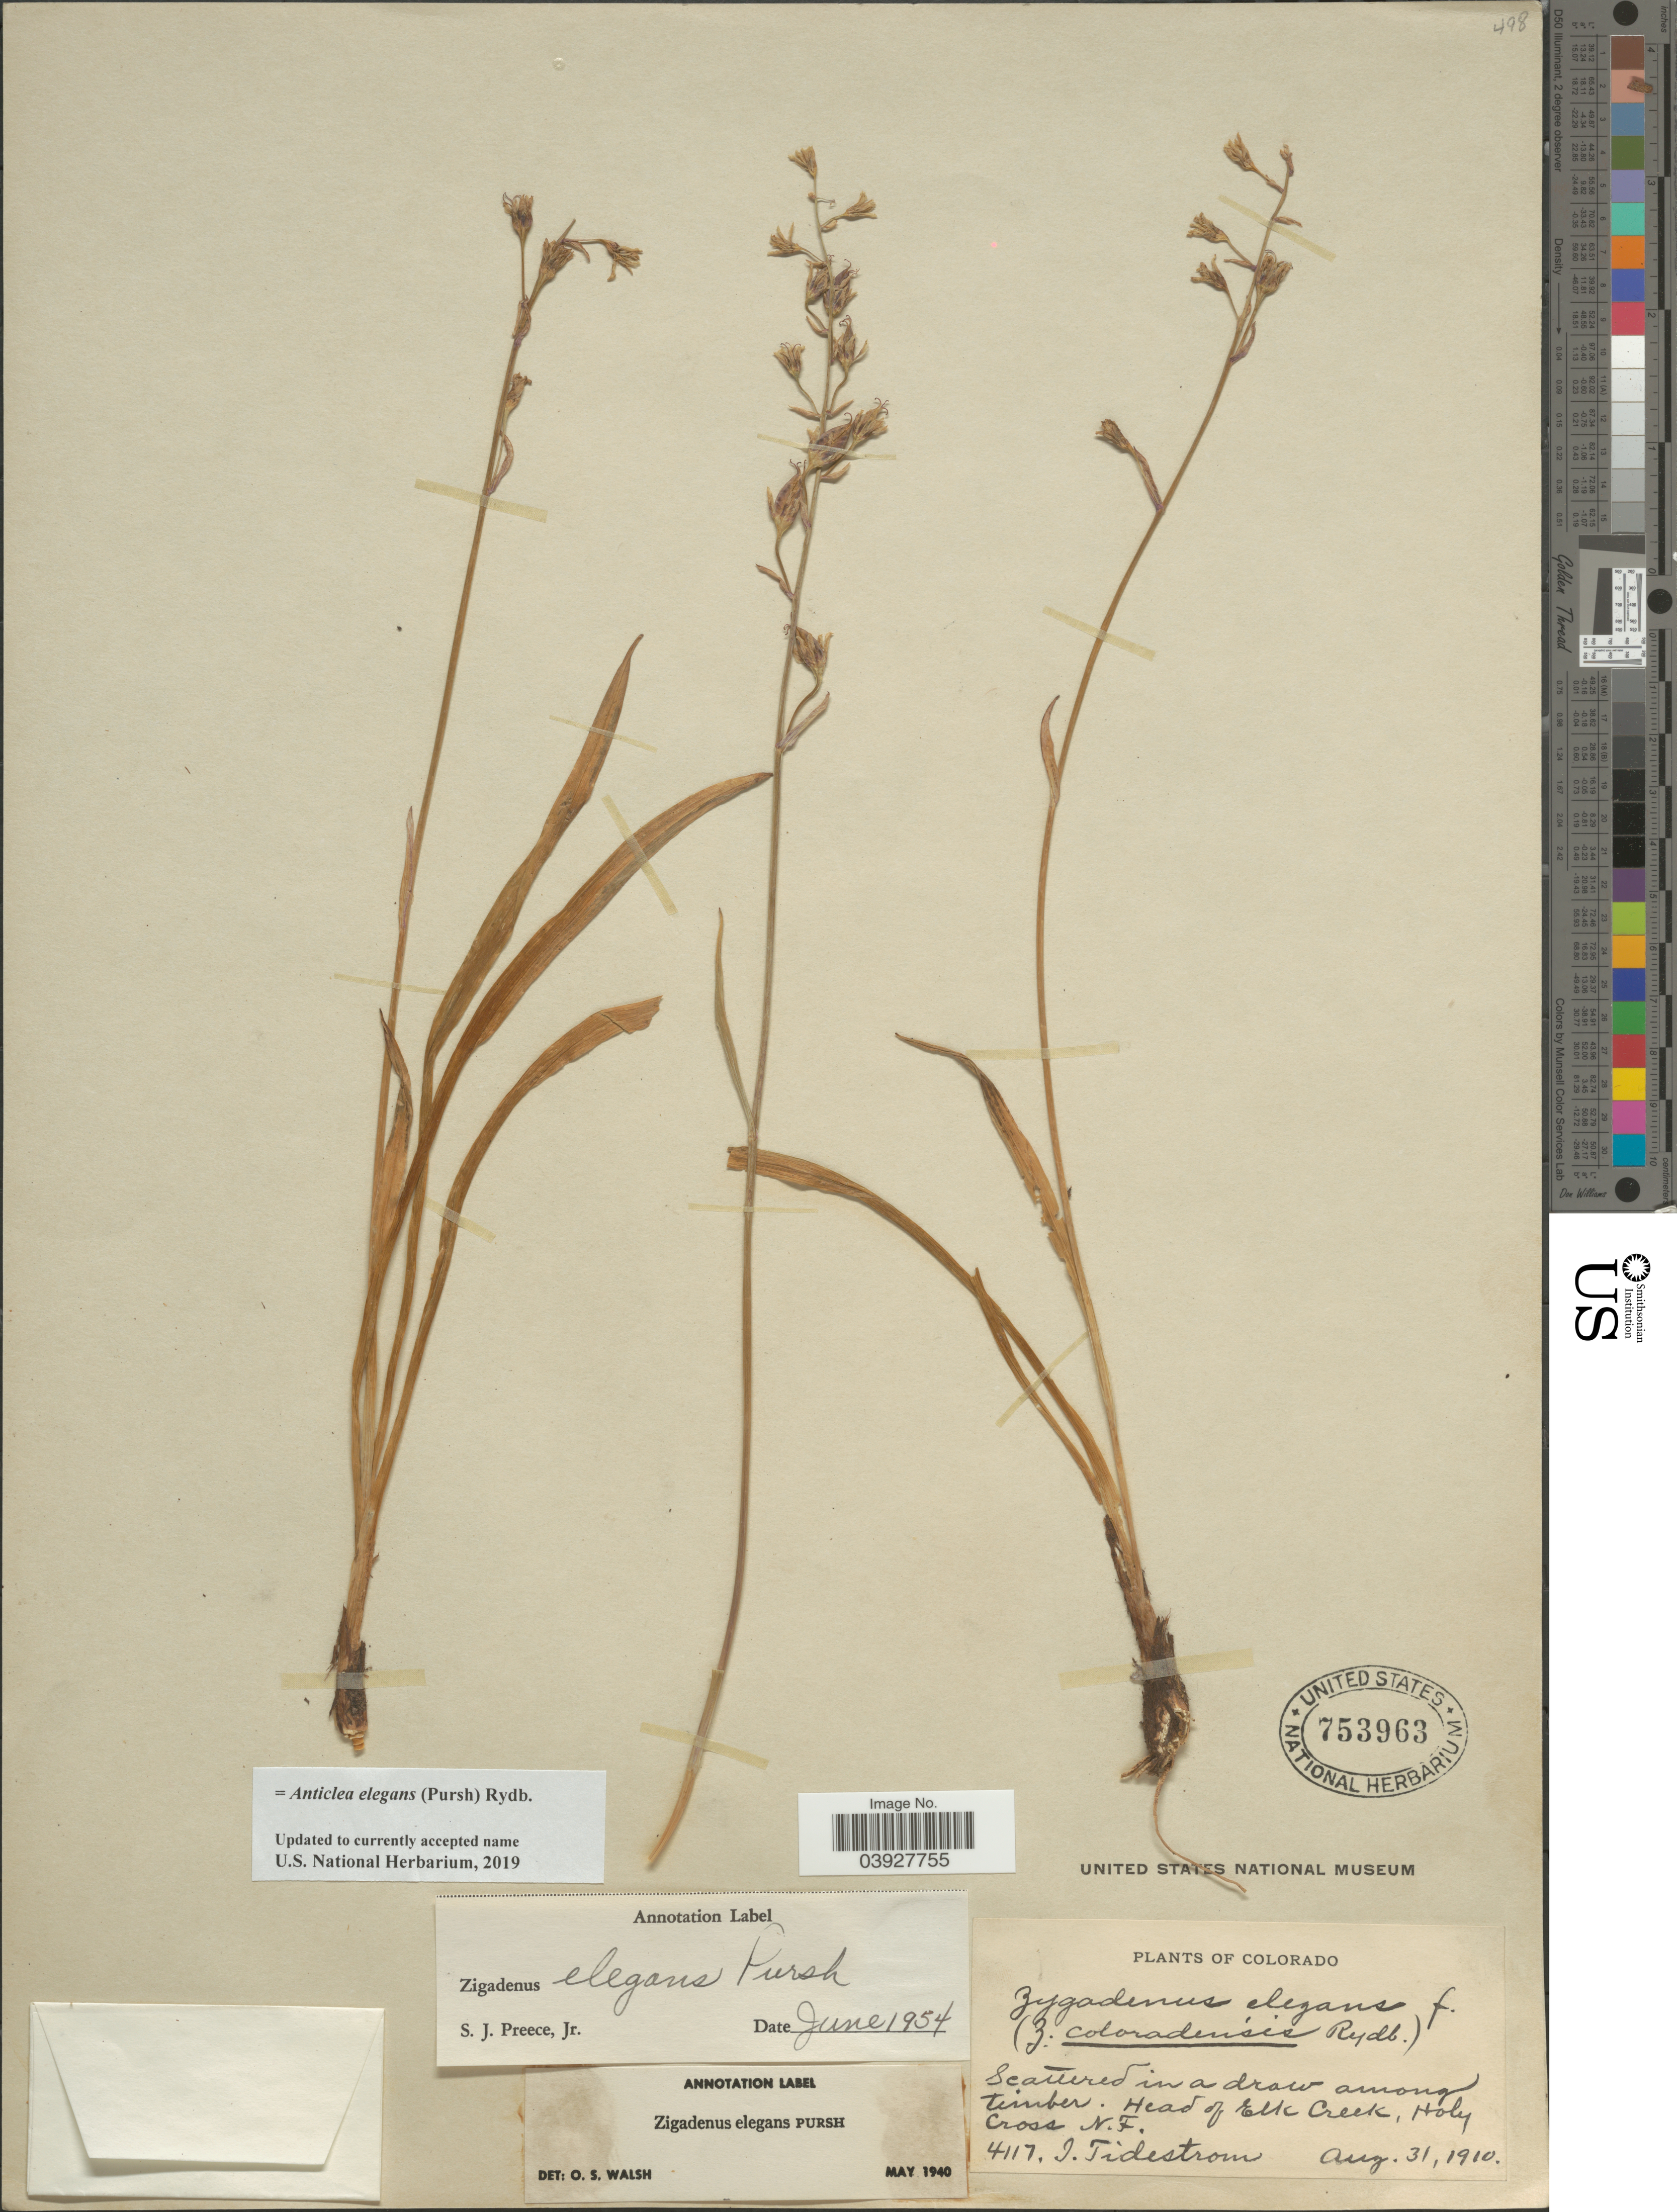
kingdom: Plantae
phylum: Tracheophyta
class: Liliopsida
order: Liliales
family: Melanthiaceae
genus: Anticlea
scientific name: Anticlea elegans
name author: (Pursh) Rydb.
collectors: I. F. Tidestrom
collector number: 4117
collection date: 1910-08-31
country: United States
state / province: Colorado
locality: In a draw among Timber. Head of Elk Creek, Holy Cross N.F.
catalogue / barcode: US 753963